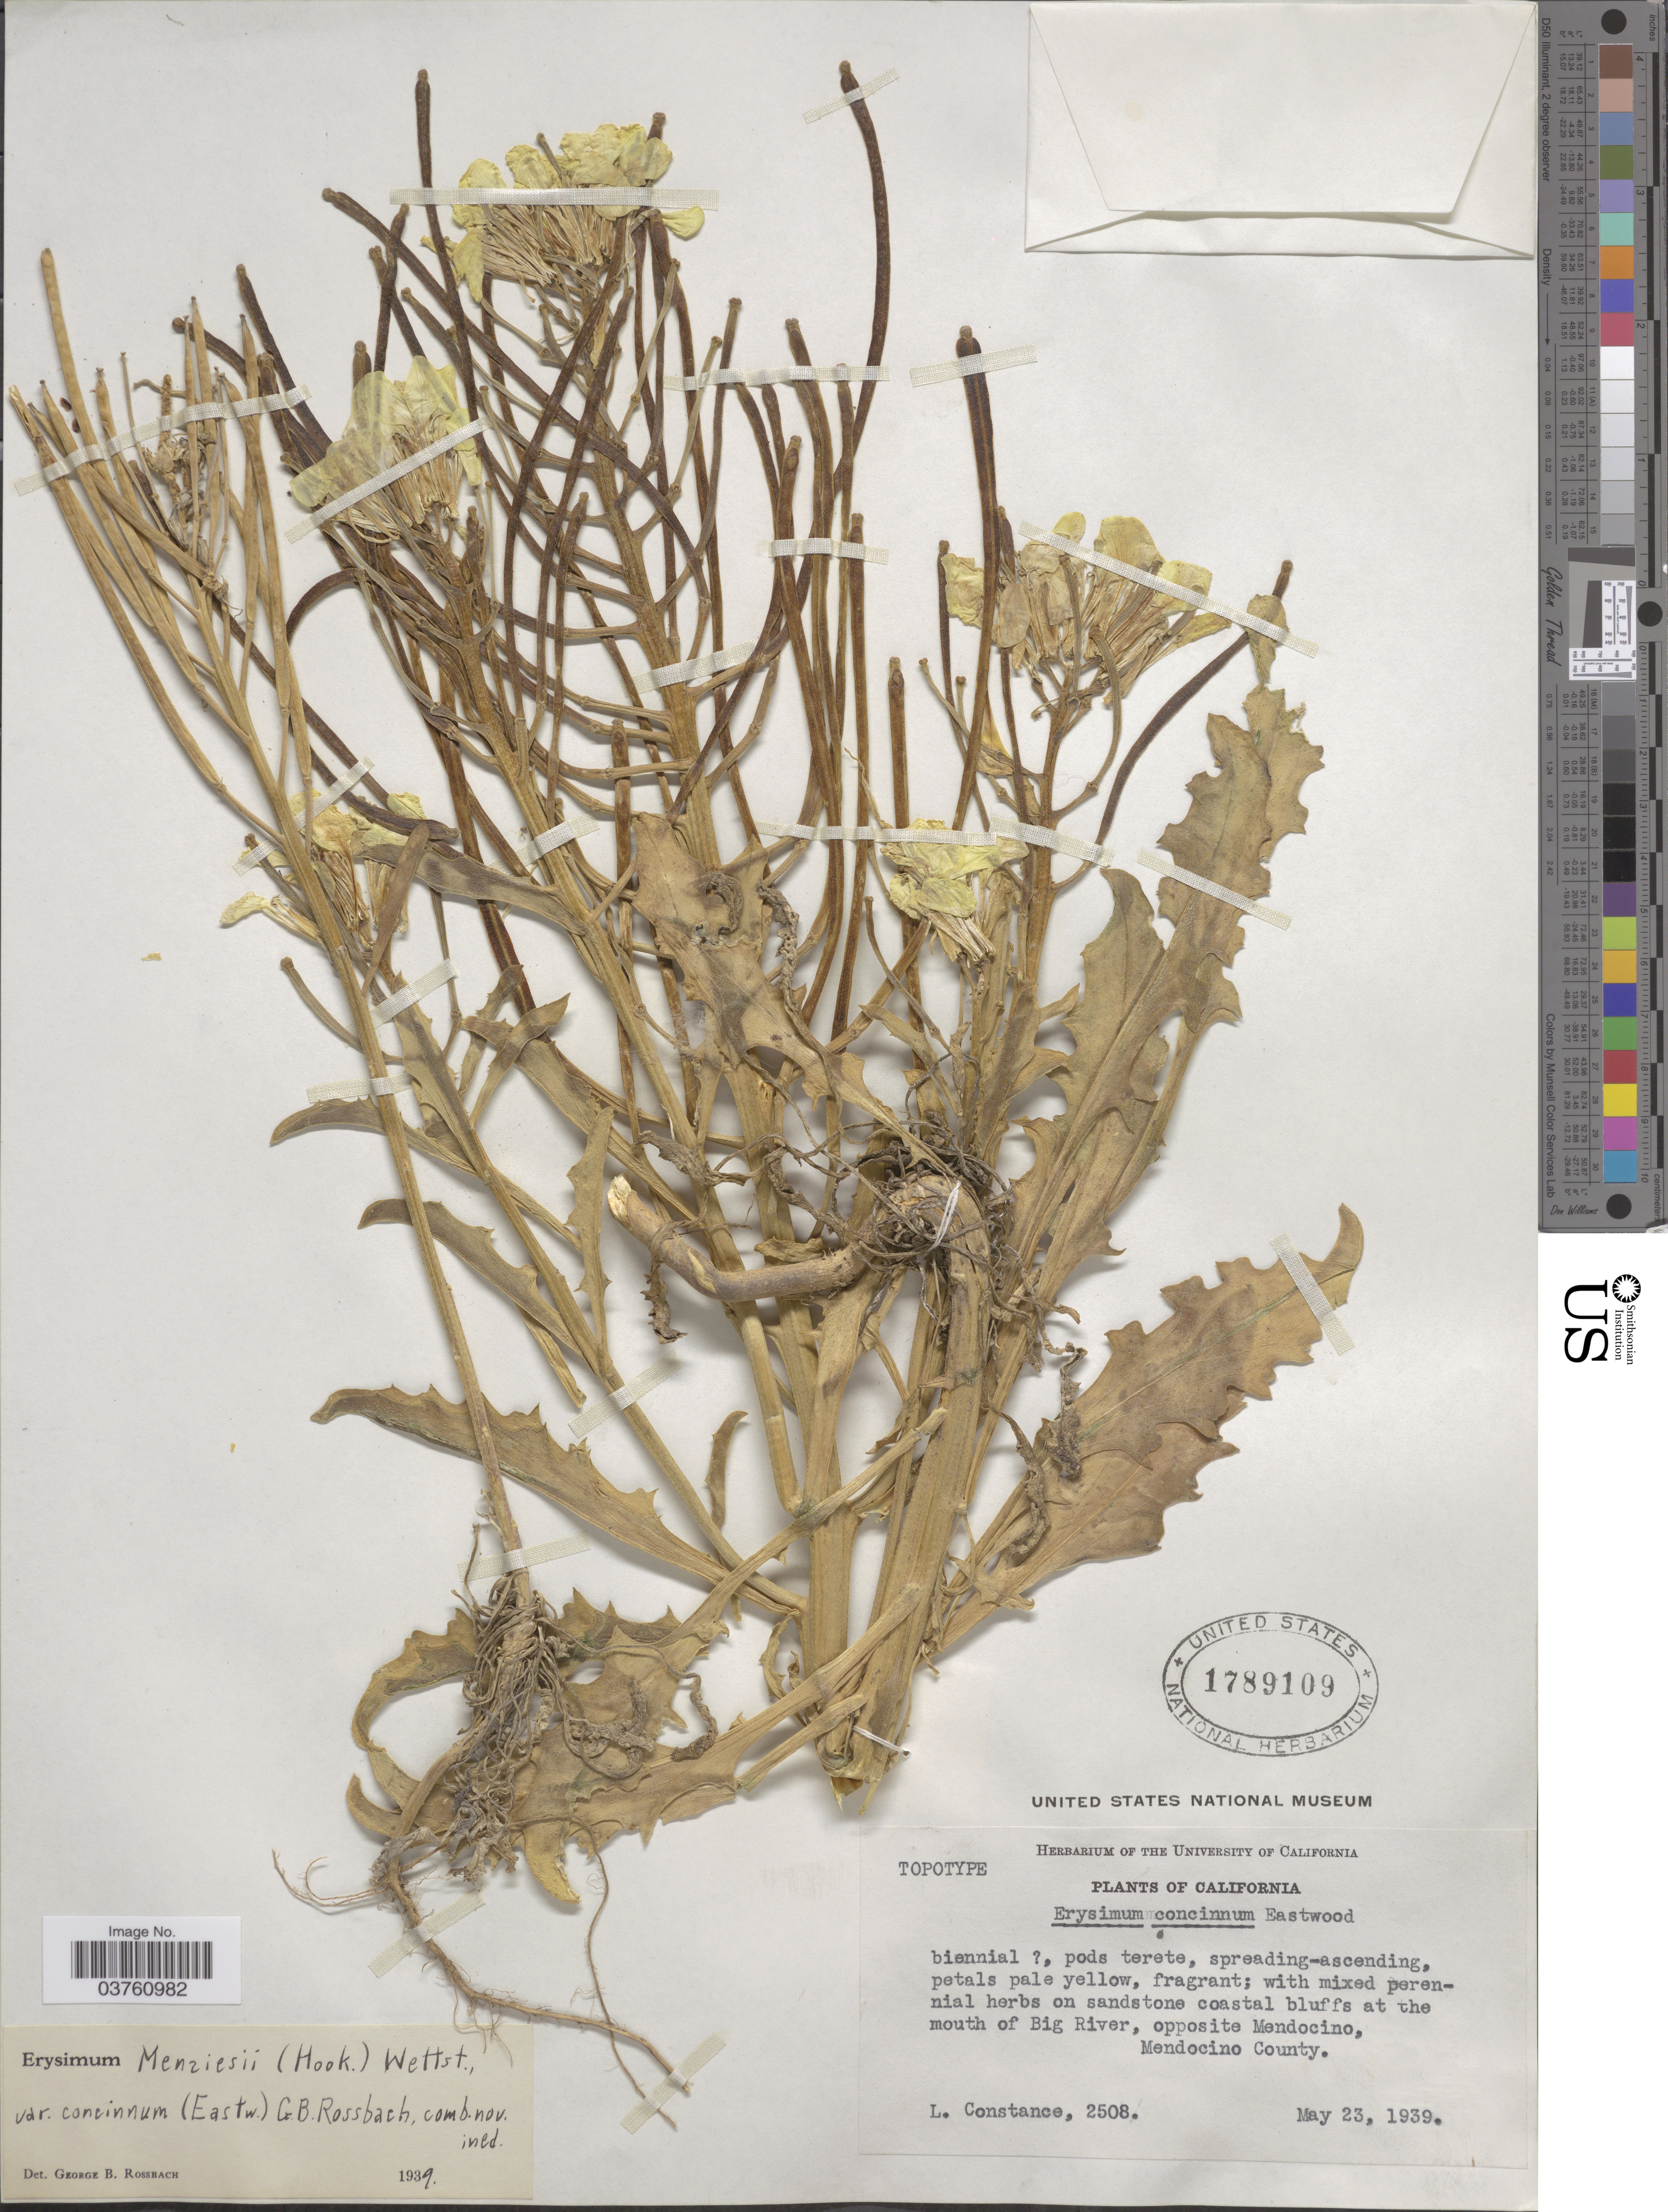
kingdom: Plantae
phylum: Tracheophyta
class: Magnoliopsida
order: Brassicales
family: Brassicaceae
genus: Erysimum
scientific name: Erysimum menziesii subsp. concinnum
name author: (Eastw.) R. Price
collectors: L. Constance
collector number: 2508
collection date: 1939-05-23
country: United States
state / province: California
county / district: Mendocino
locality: Coastal bluffs at the mouth of Big River, opposite Mendocino, Mendocino County.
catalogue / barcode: US 1789109